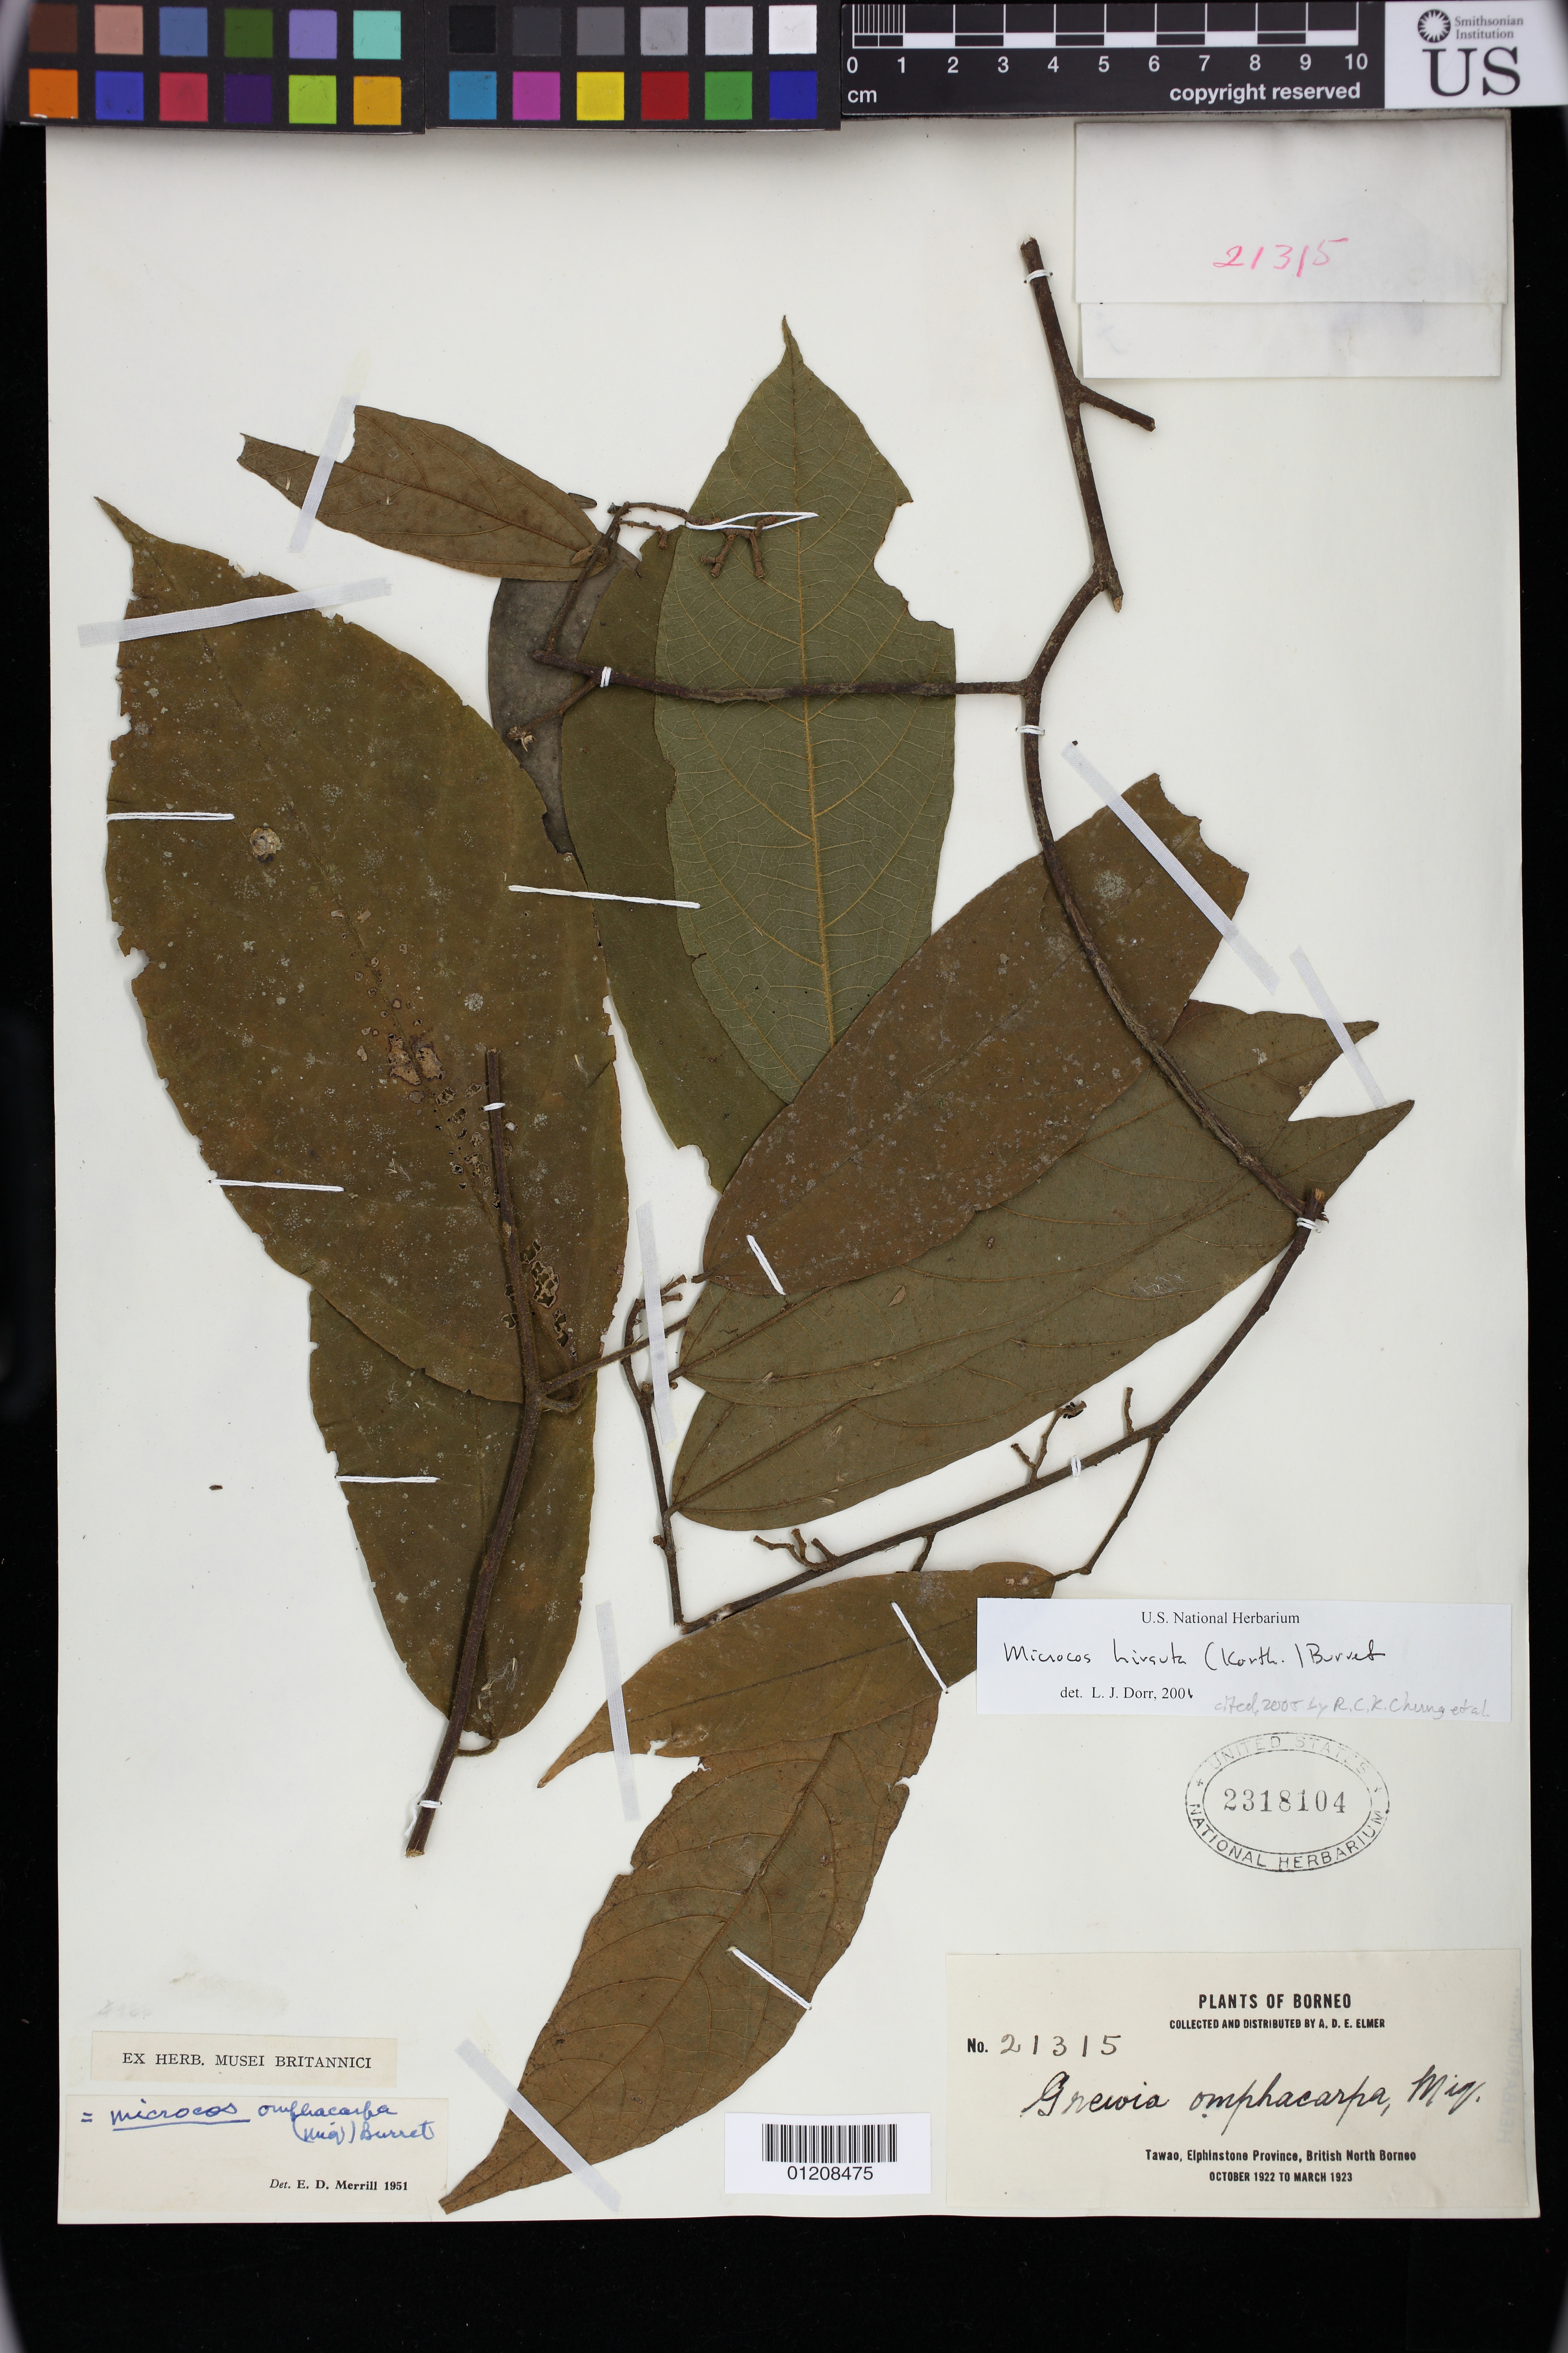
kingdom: Plantae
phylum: Tracheophyta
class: Magnoliopsida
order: Malvales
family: Malvaceae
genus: Microcos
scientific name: Microcos hirsuta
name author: (Korth.) Burret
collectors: A. D. E. Elmer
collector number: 21315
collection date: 1922-10-01/1923-03-31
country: Malaysia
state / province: Sabah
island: Borneo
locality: Tawao, Elphinstone Province, British North Borneo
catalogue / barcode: US 2318104